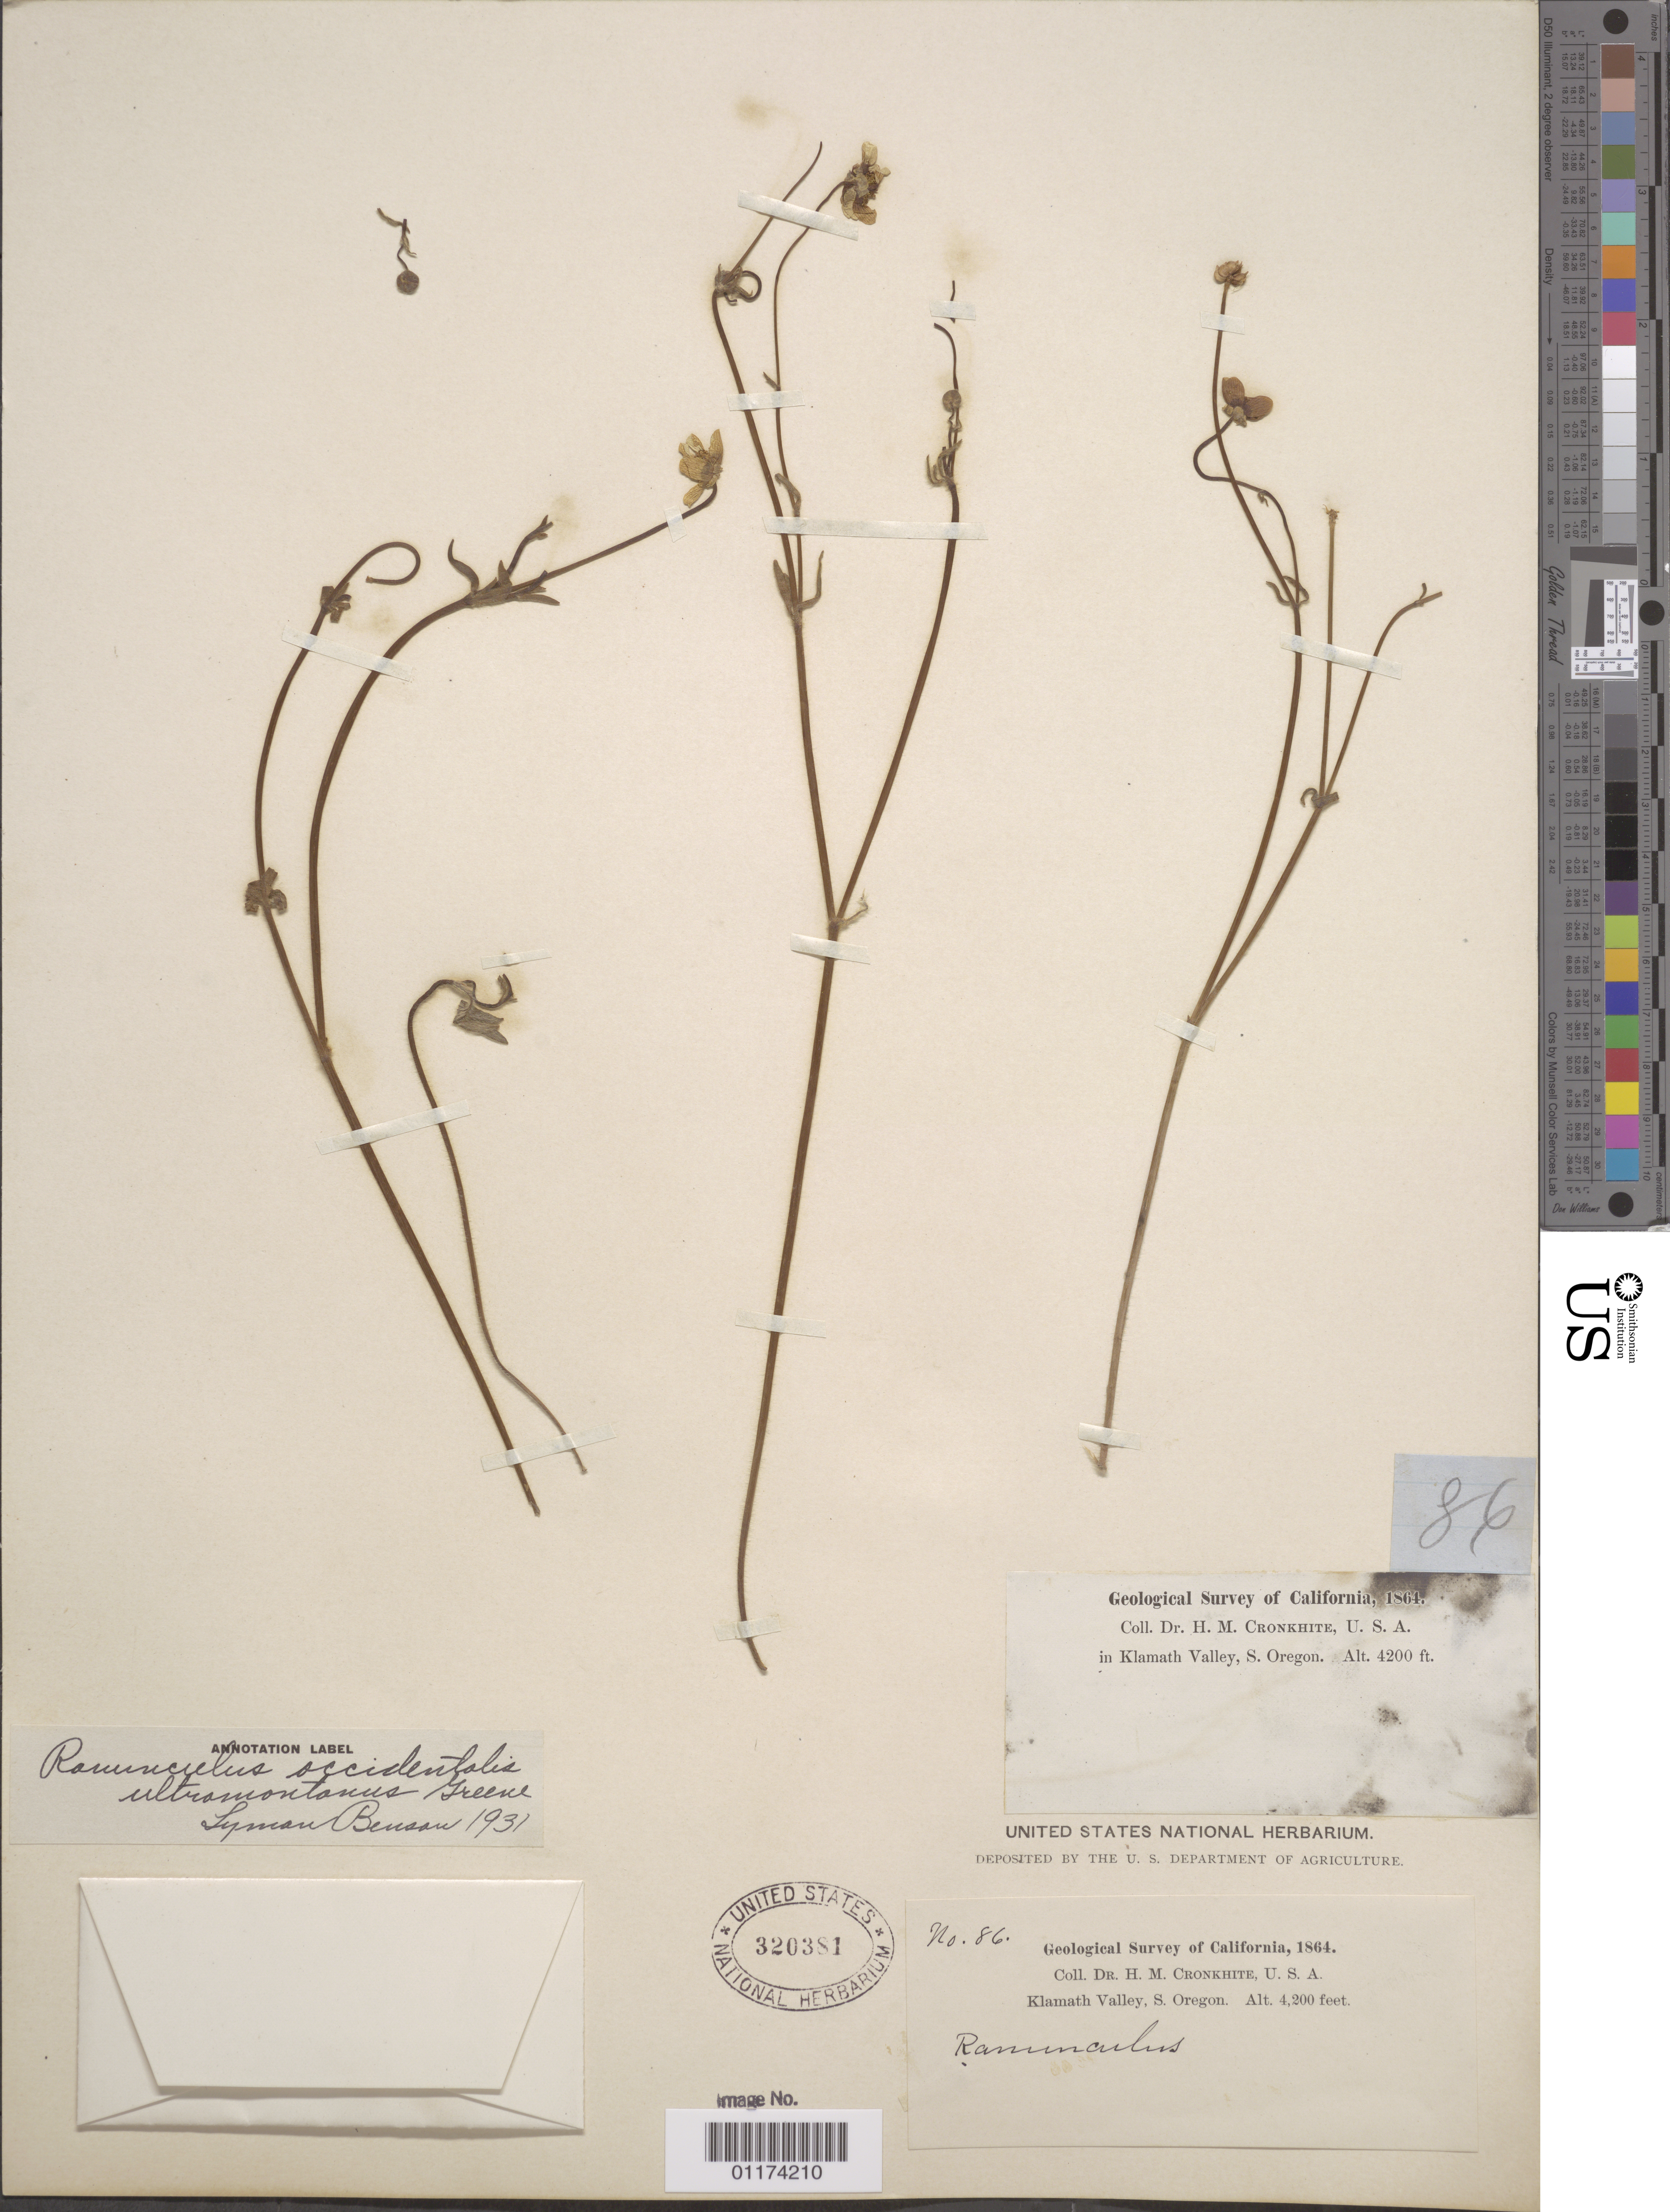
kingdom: Plantae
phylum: Tracheophyta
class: Magnoliopsida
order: Ranunculales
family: Ranunculaceae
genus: Ranunculus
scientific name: Ranunculus occidentalis var. ultramontanus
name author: Nutt.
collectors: H. M. Cronkhite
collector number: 86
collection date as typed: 1864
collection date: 1864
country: United States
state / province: Oregon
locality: Klamath Valley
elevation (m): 1280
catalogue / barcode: US 320381